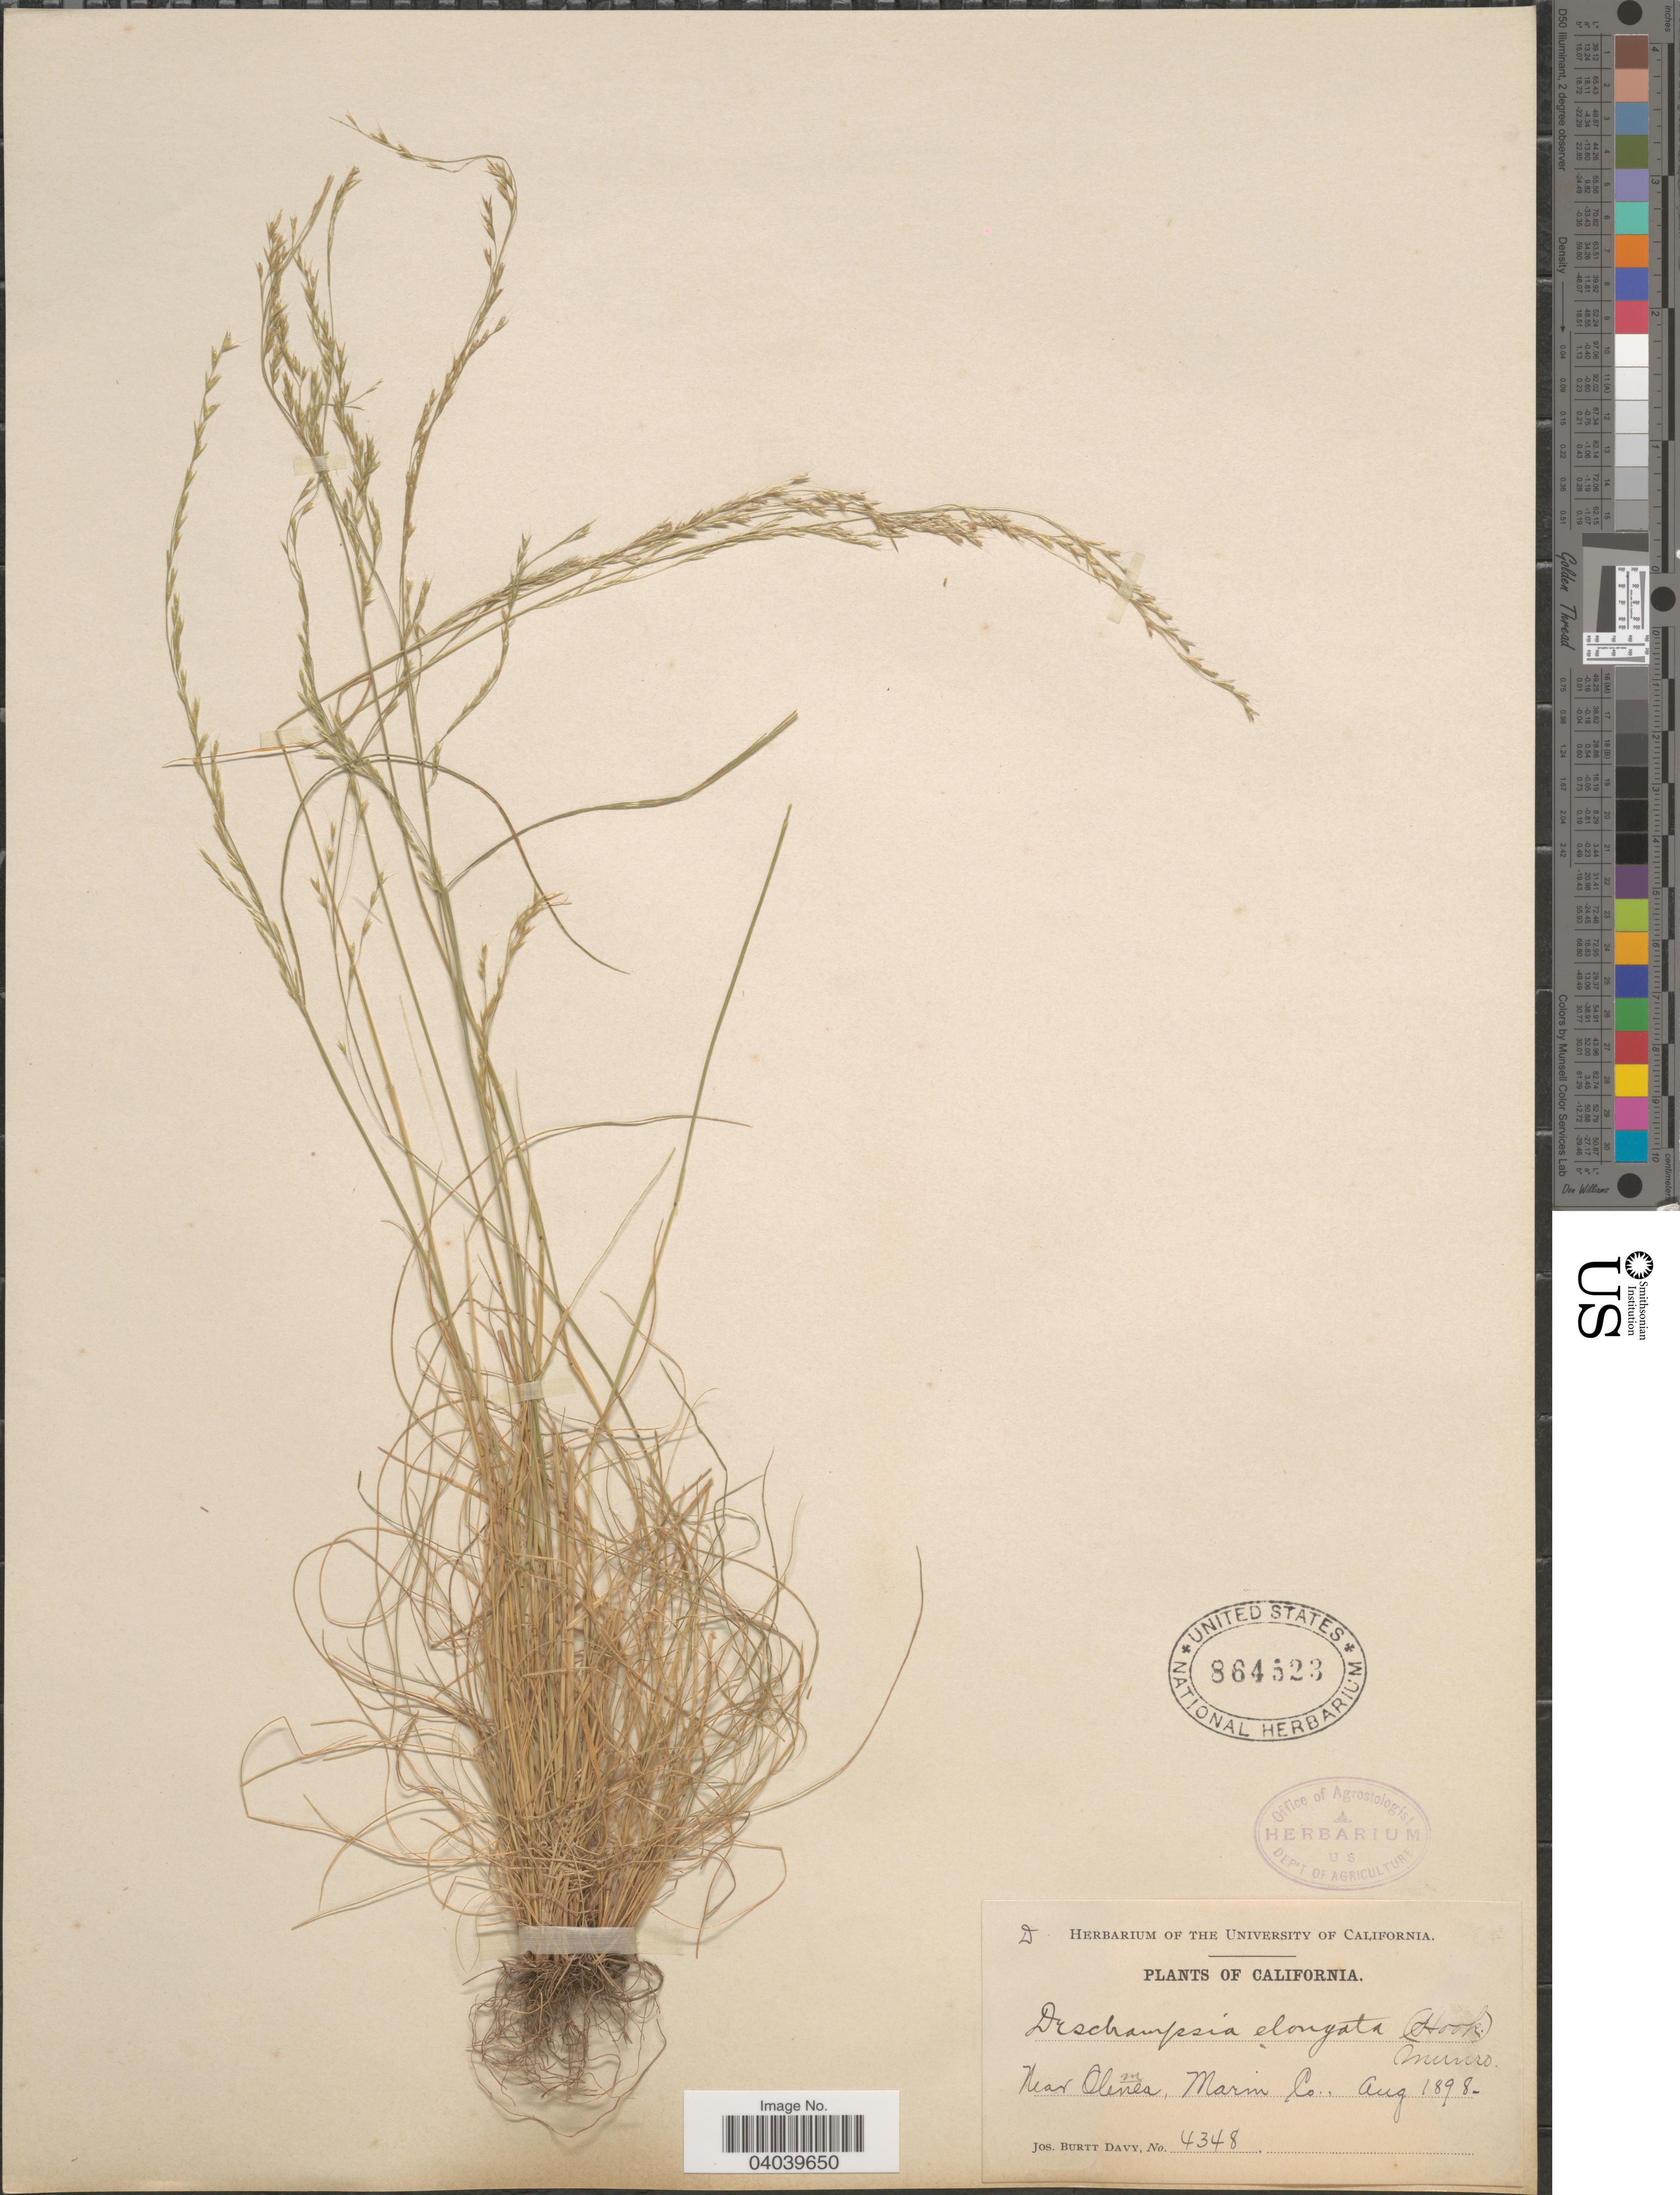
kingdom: Plantae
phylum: Tracheophyta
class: Liliopsida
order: Poales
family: Poaceae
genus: Deschampsia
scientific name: Deschampsia elongata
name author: (Hook.) Munro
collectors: J. Burtt Davy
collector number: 4348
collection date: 1898-08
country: United States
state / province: California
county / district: Marin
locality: Near Olema, Marin Co.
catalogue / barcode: US 864523